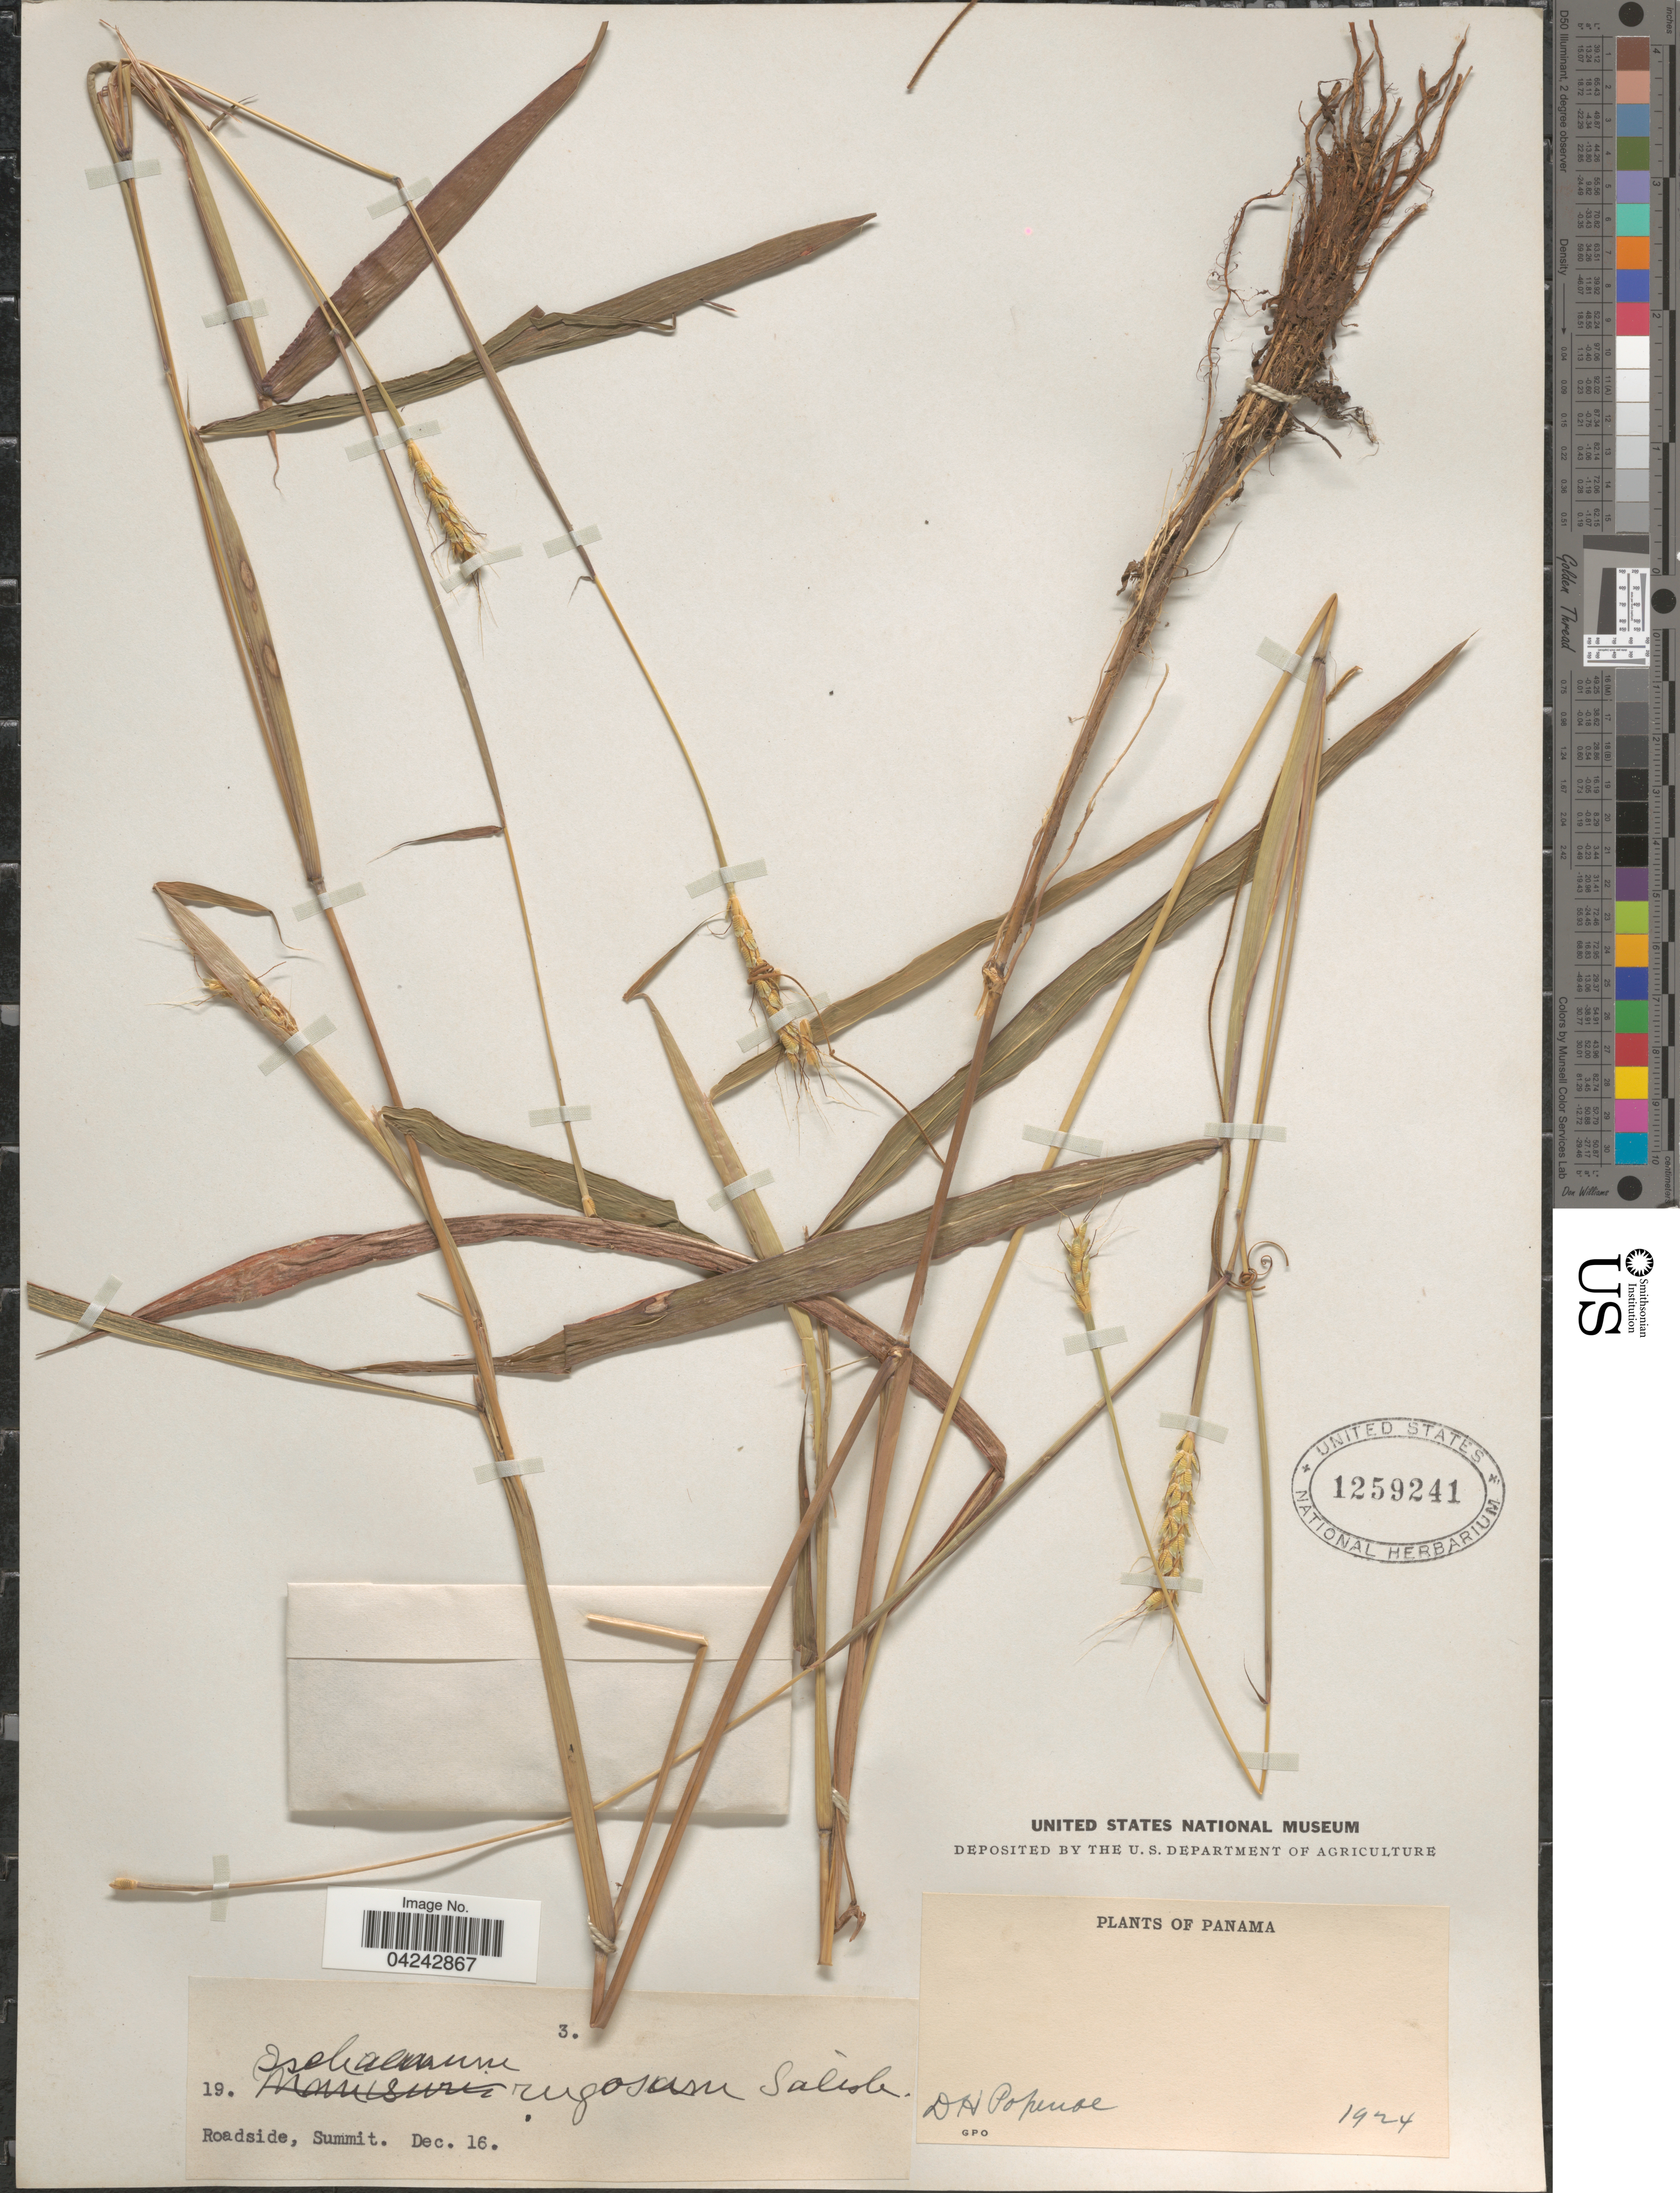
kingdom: Plantae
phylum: Tracheophyta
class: Liliopsida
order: Poales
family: Poaceae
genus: Ischaemum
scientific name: Ischaemum rugosum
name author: Salisb.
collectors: D. Popenoe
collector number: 19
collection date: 1924-12-16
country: Panama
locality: Roadside, Summit.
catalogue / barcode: US 1259241